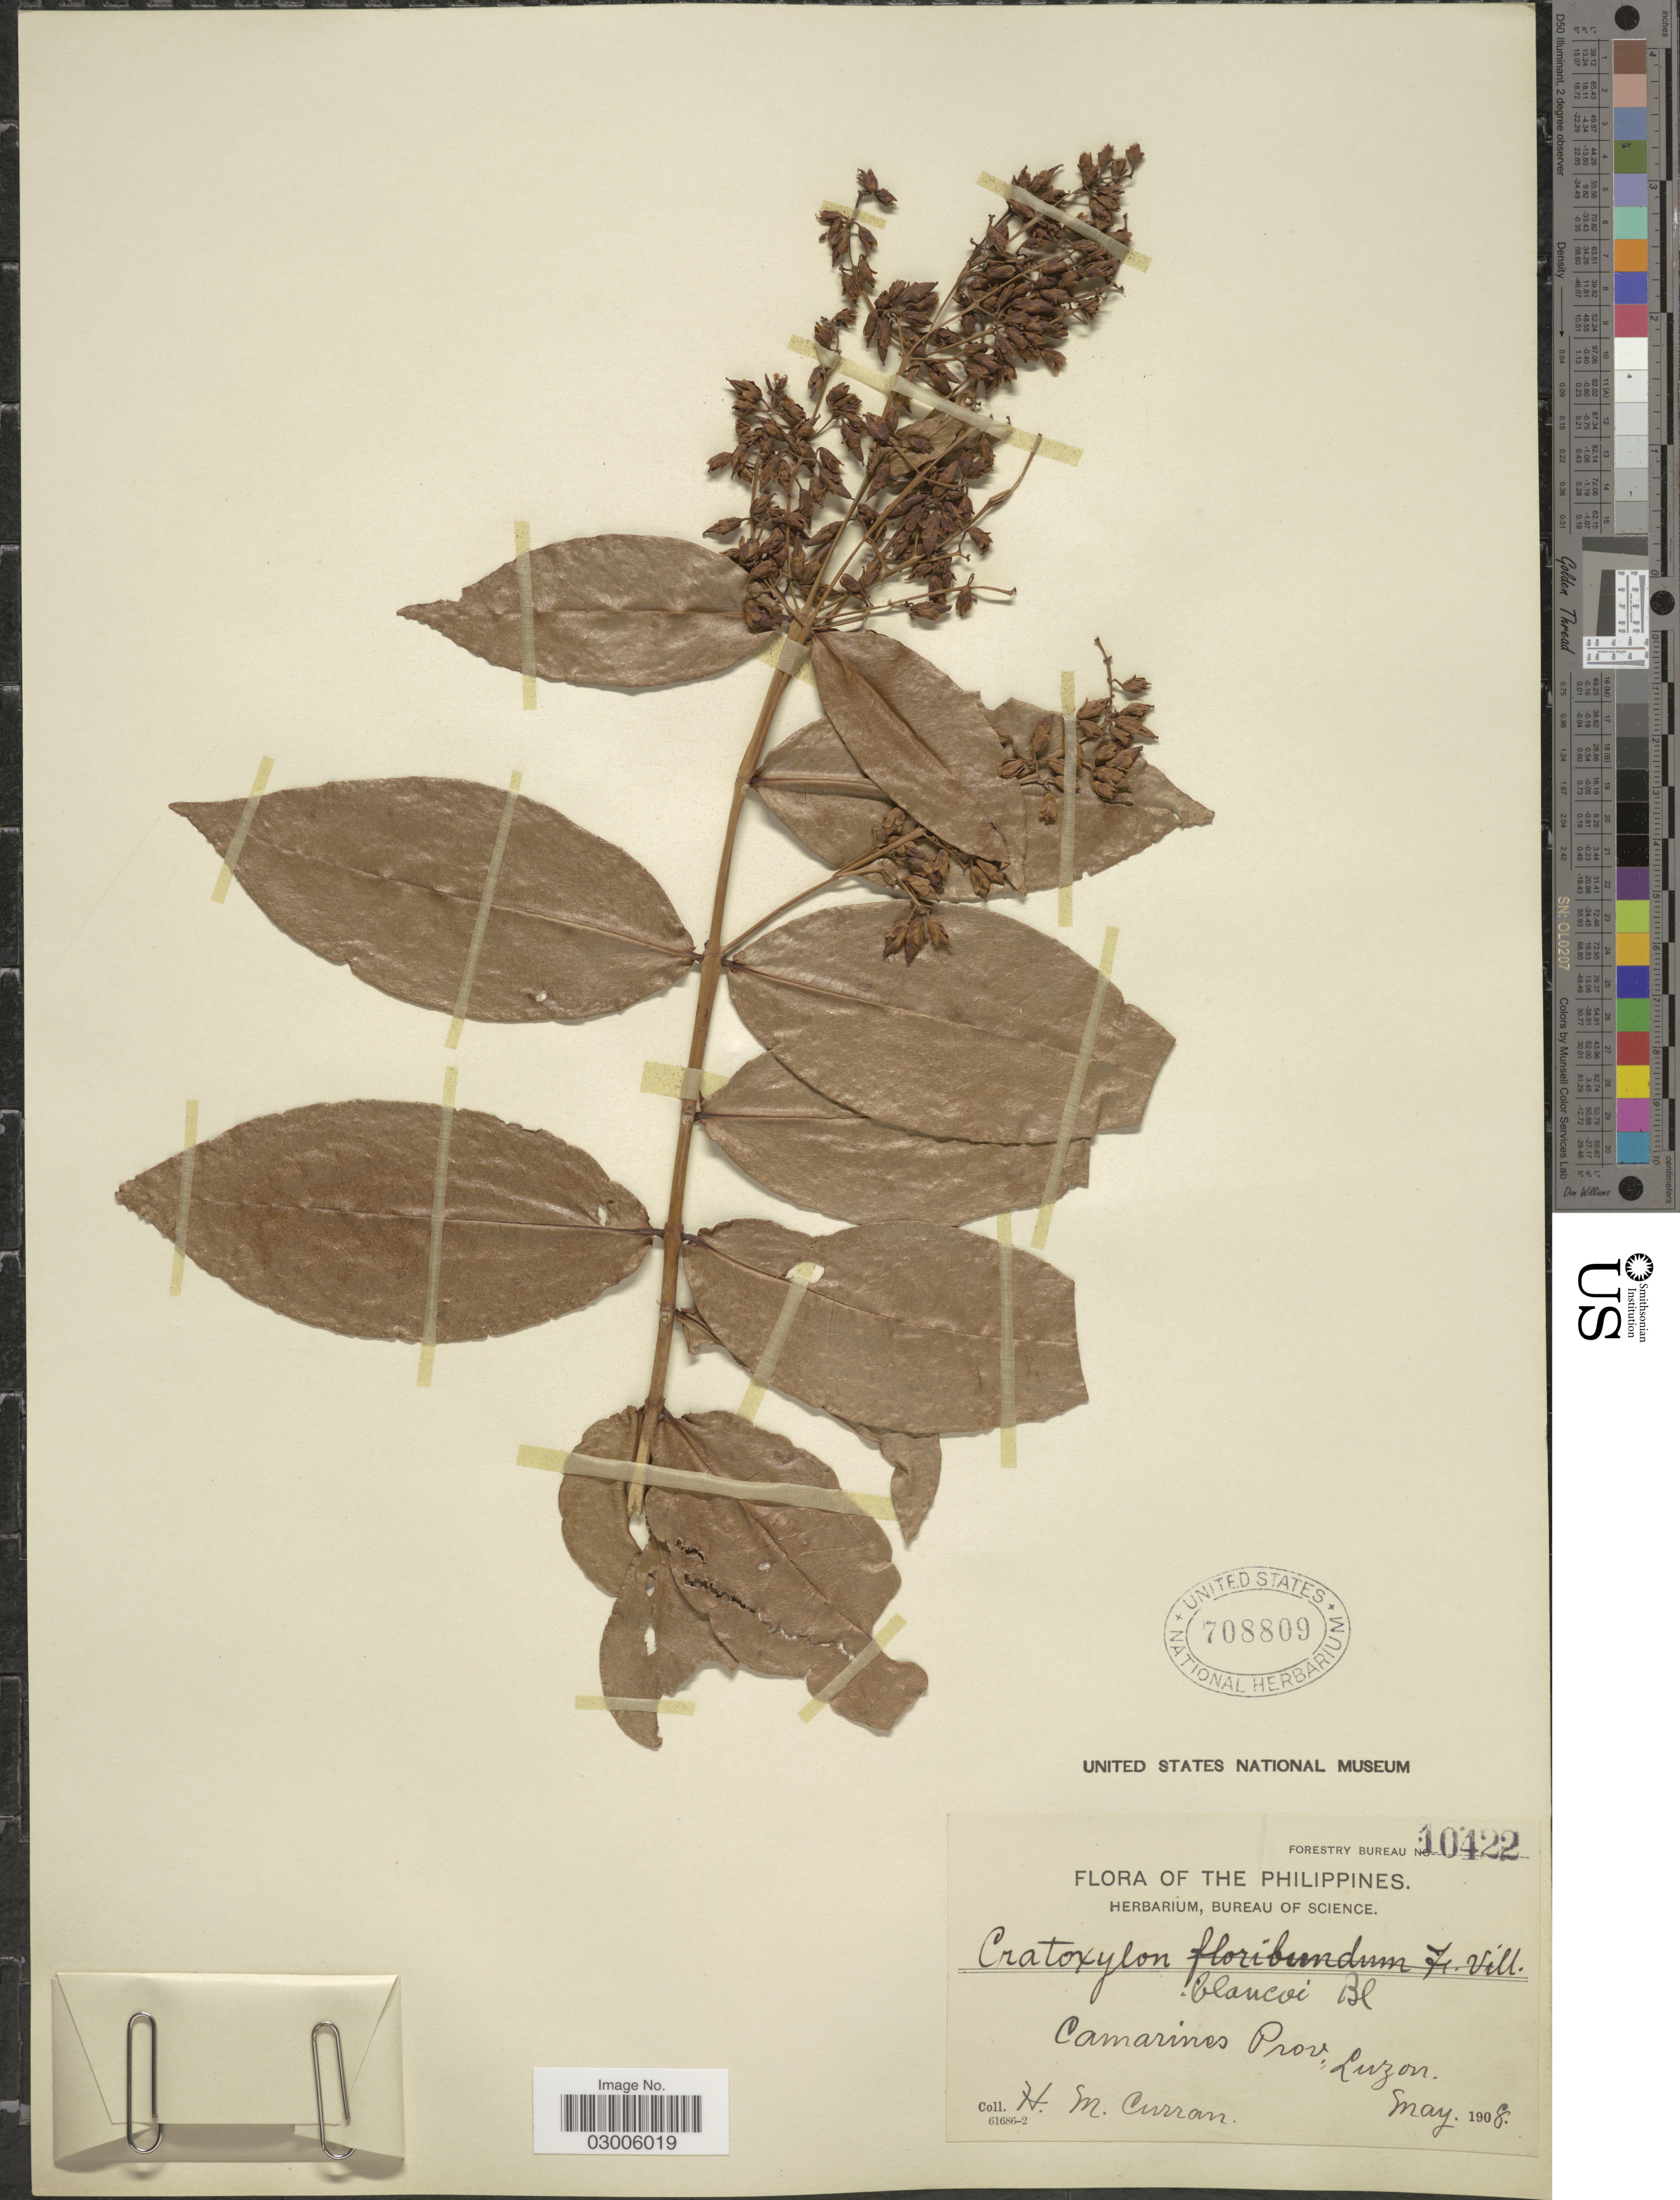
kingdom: Plantae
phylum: Tracheophyta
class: Magnoliopsida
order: Malpighiales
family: Hypericaceae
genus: Cratoxylum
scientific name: Cratoxylum blancoi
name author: Blume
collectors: H. M. Curran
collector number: Forestry Bureau 10422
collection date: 1908-05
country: Philippines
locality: Camarines Prov., Luzon.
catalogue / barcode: US 708809